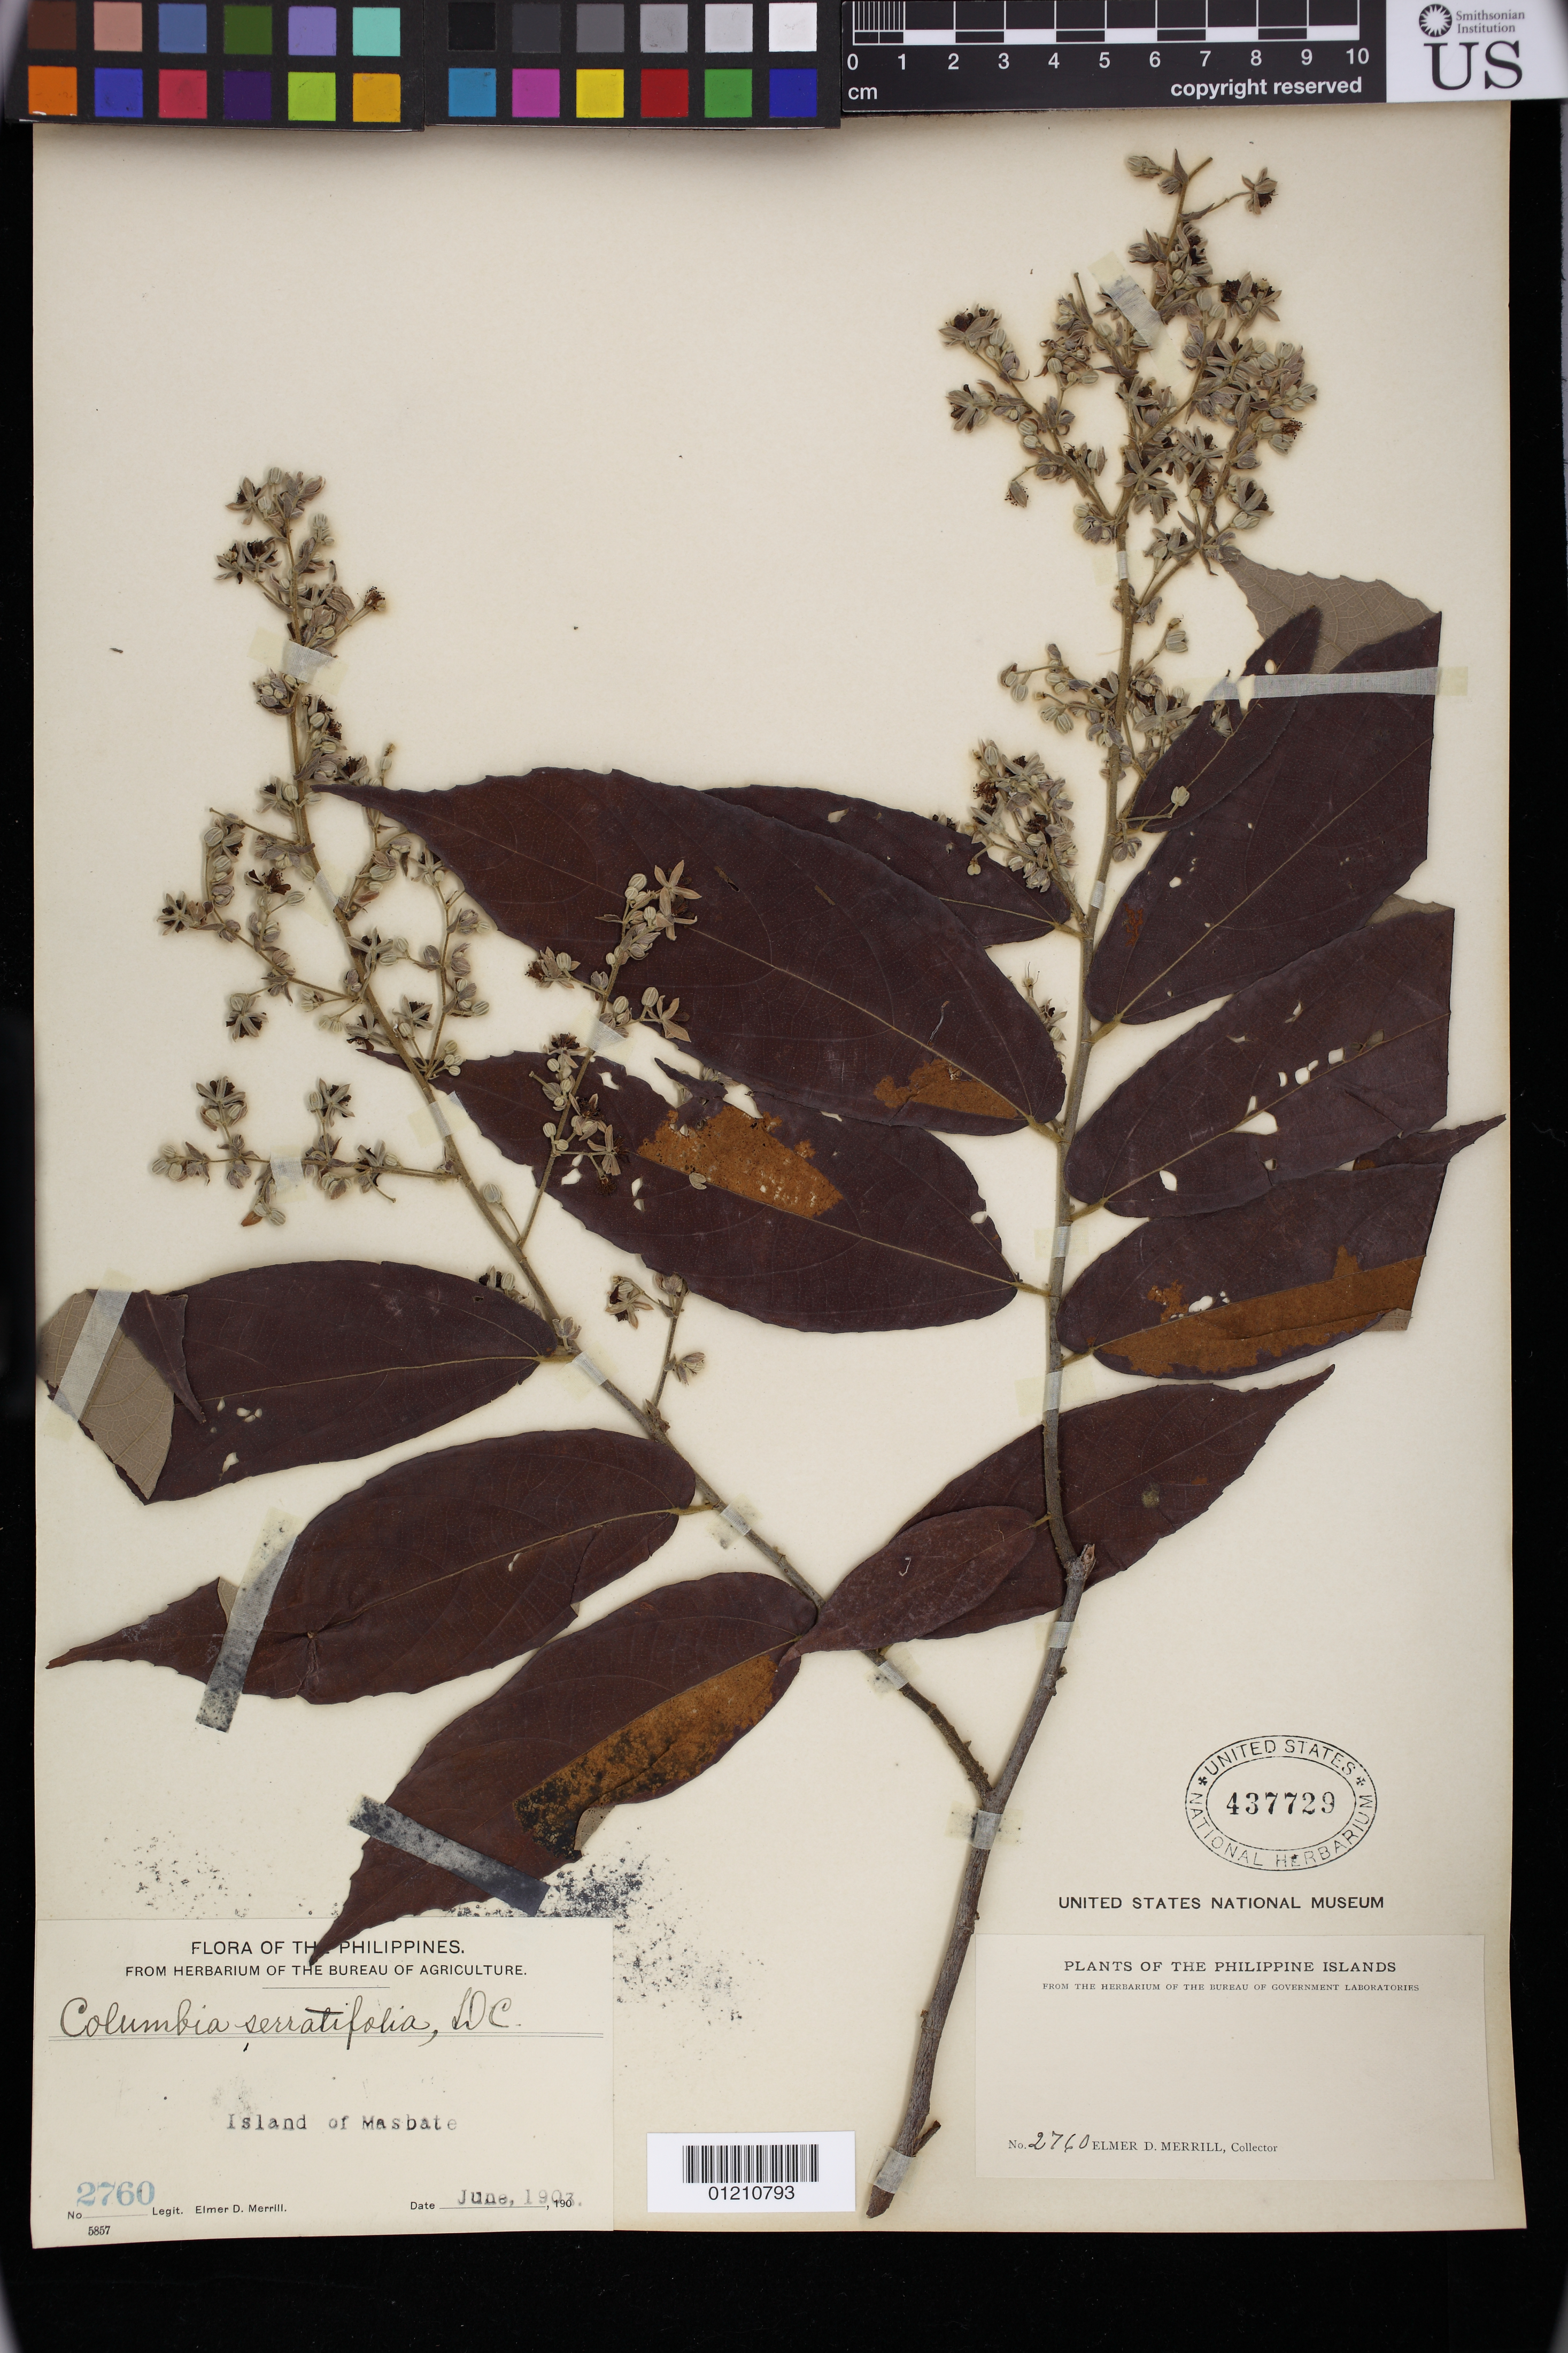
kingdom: Plantae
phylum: Tracheophyta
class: Magnoliopsida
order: Malvales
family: Malvaceae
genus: Colona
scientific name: Colona serratifolia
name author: Cav.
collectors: E. D. Merrill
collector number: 2760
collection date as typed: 1903-06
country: Philippines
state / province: Bicol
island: Masbate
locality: Island of Masbate.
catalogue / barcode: US 437729